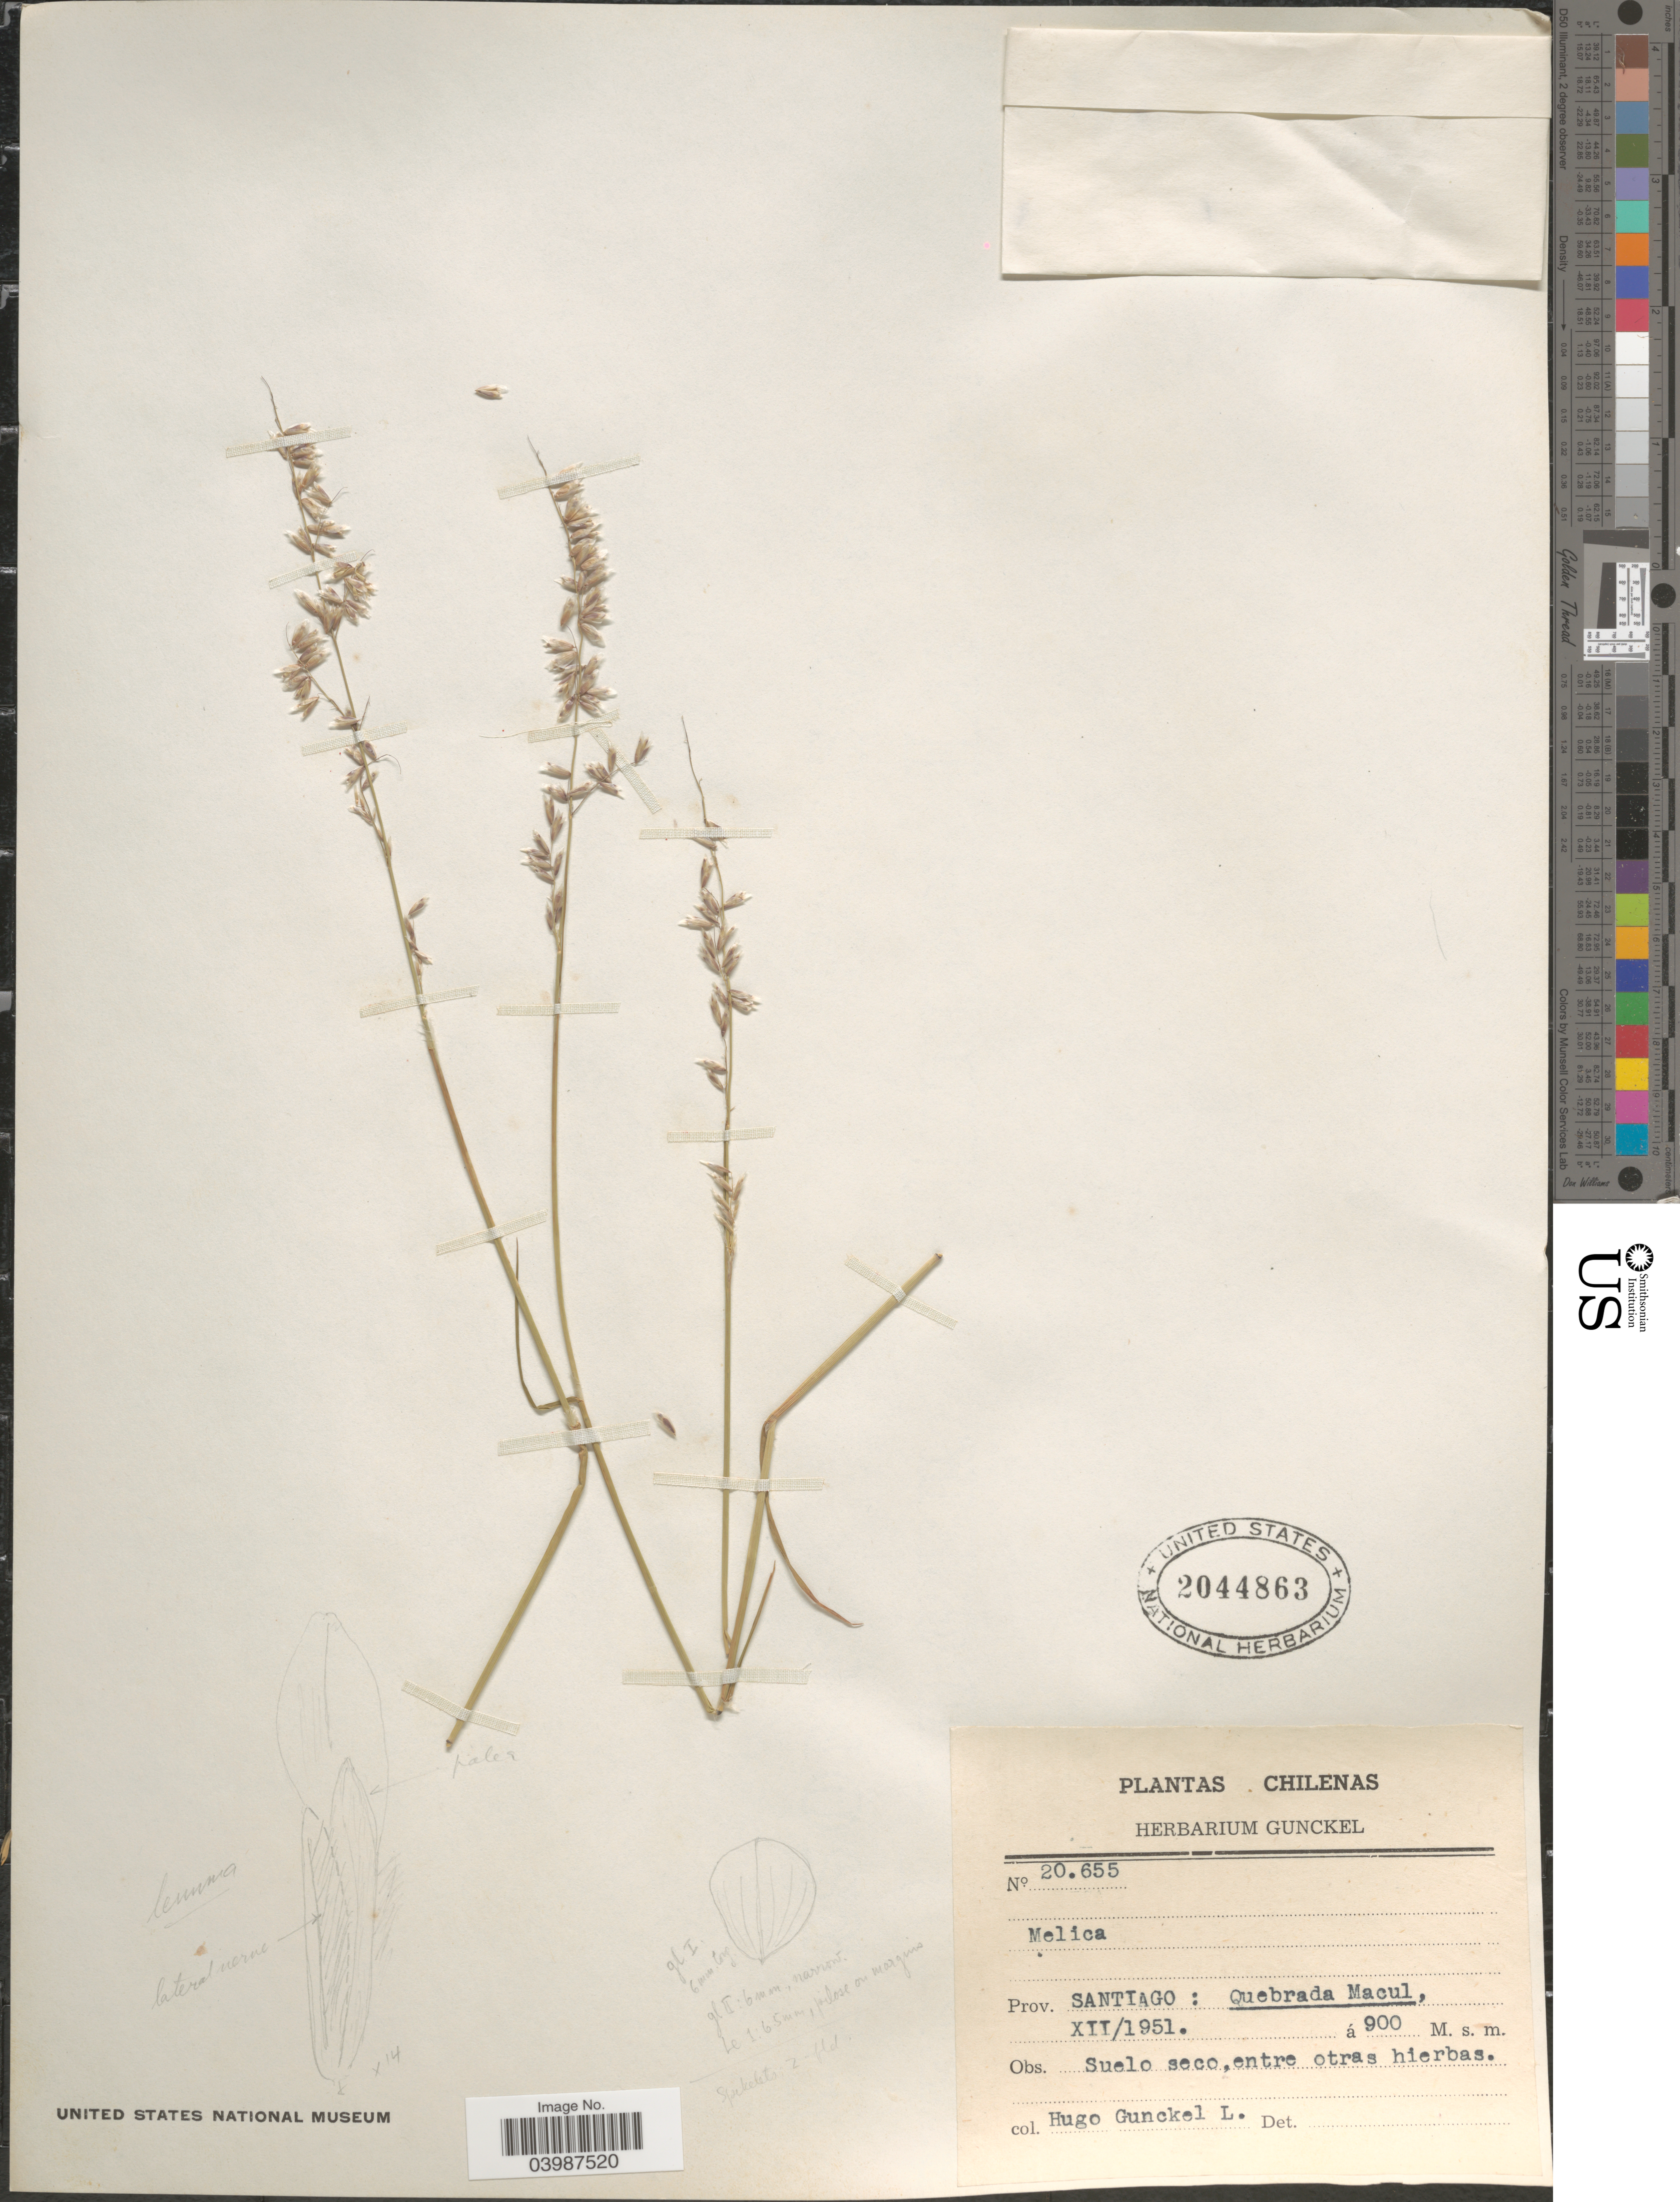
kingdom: Plantae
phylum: Tracheophyta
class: Liliopsida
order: Poales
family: Poaceae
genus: Melica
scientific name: Melica sp.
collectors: H. Gunckel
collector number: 20655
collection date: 1951-12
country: Chile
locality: Santiago: Quebrada Macul.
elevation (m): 900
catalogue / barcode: US 2044863